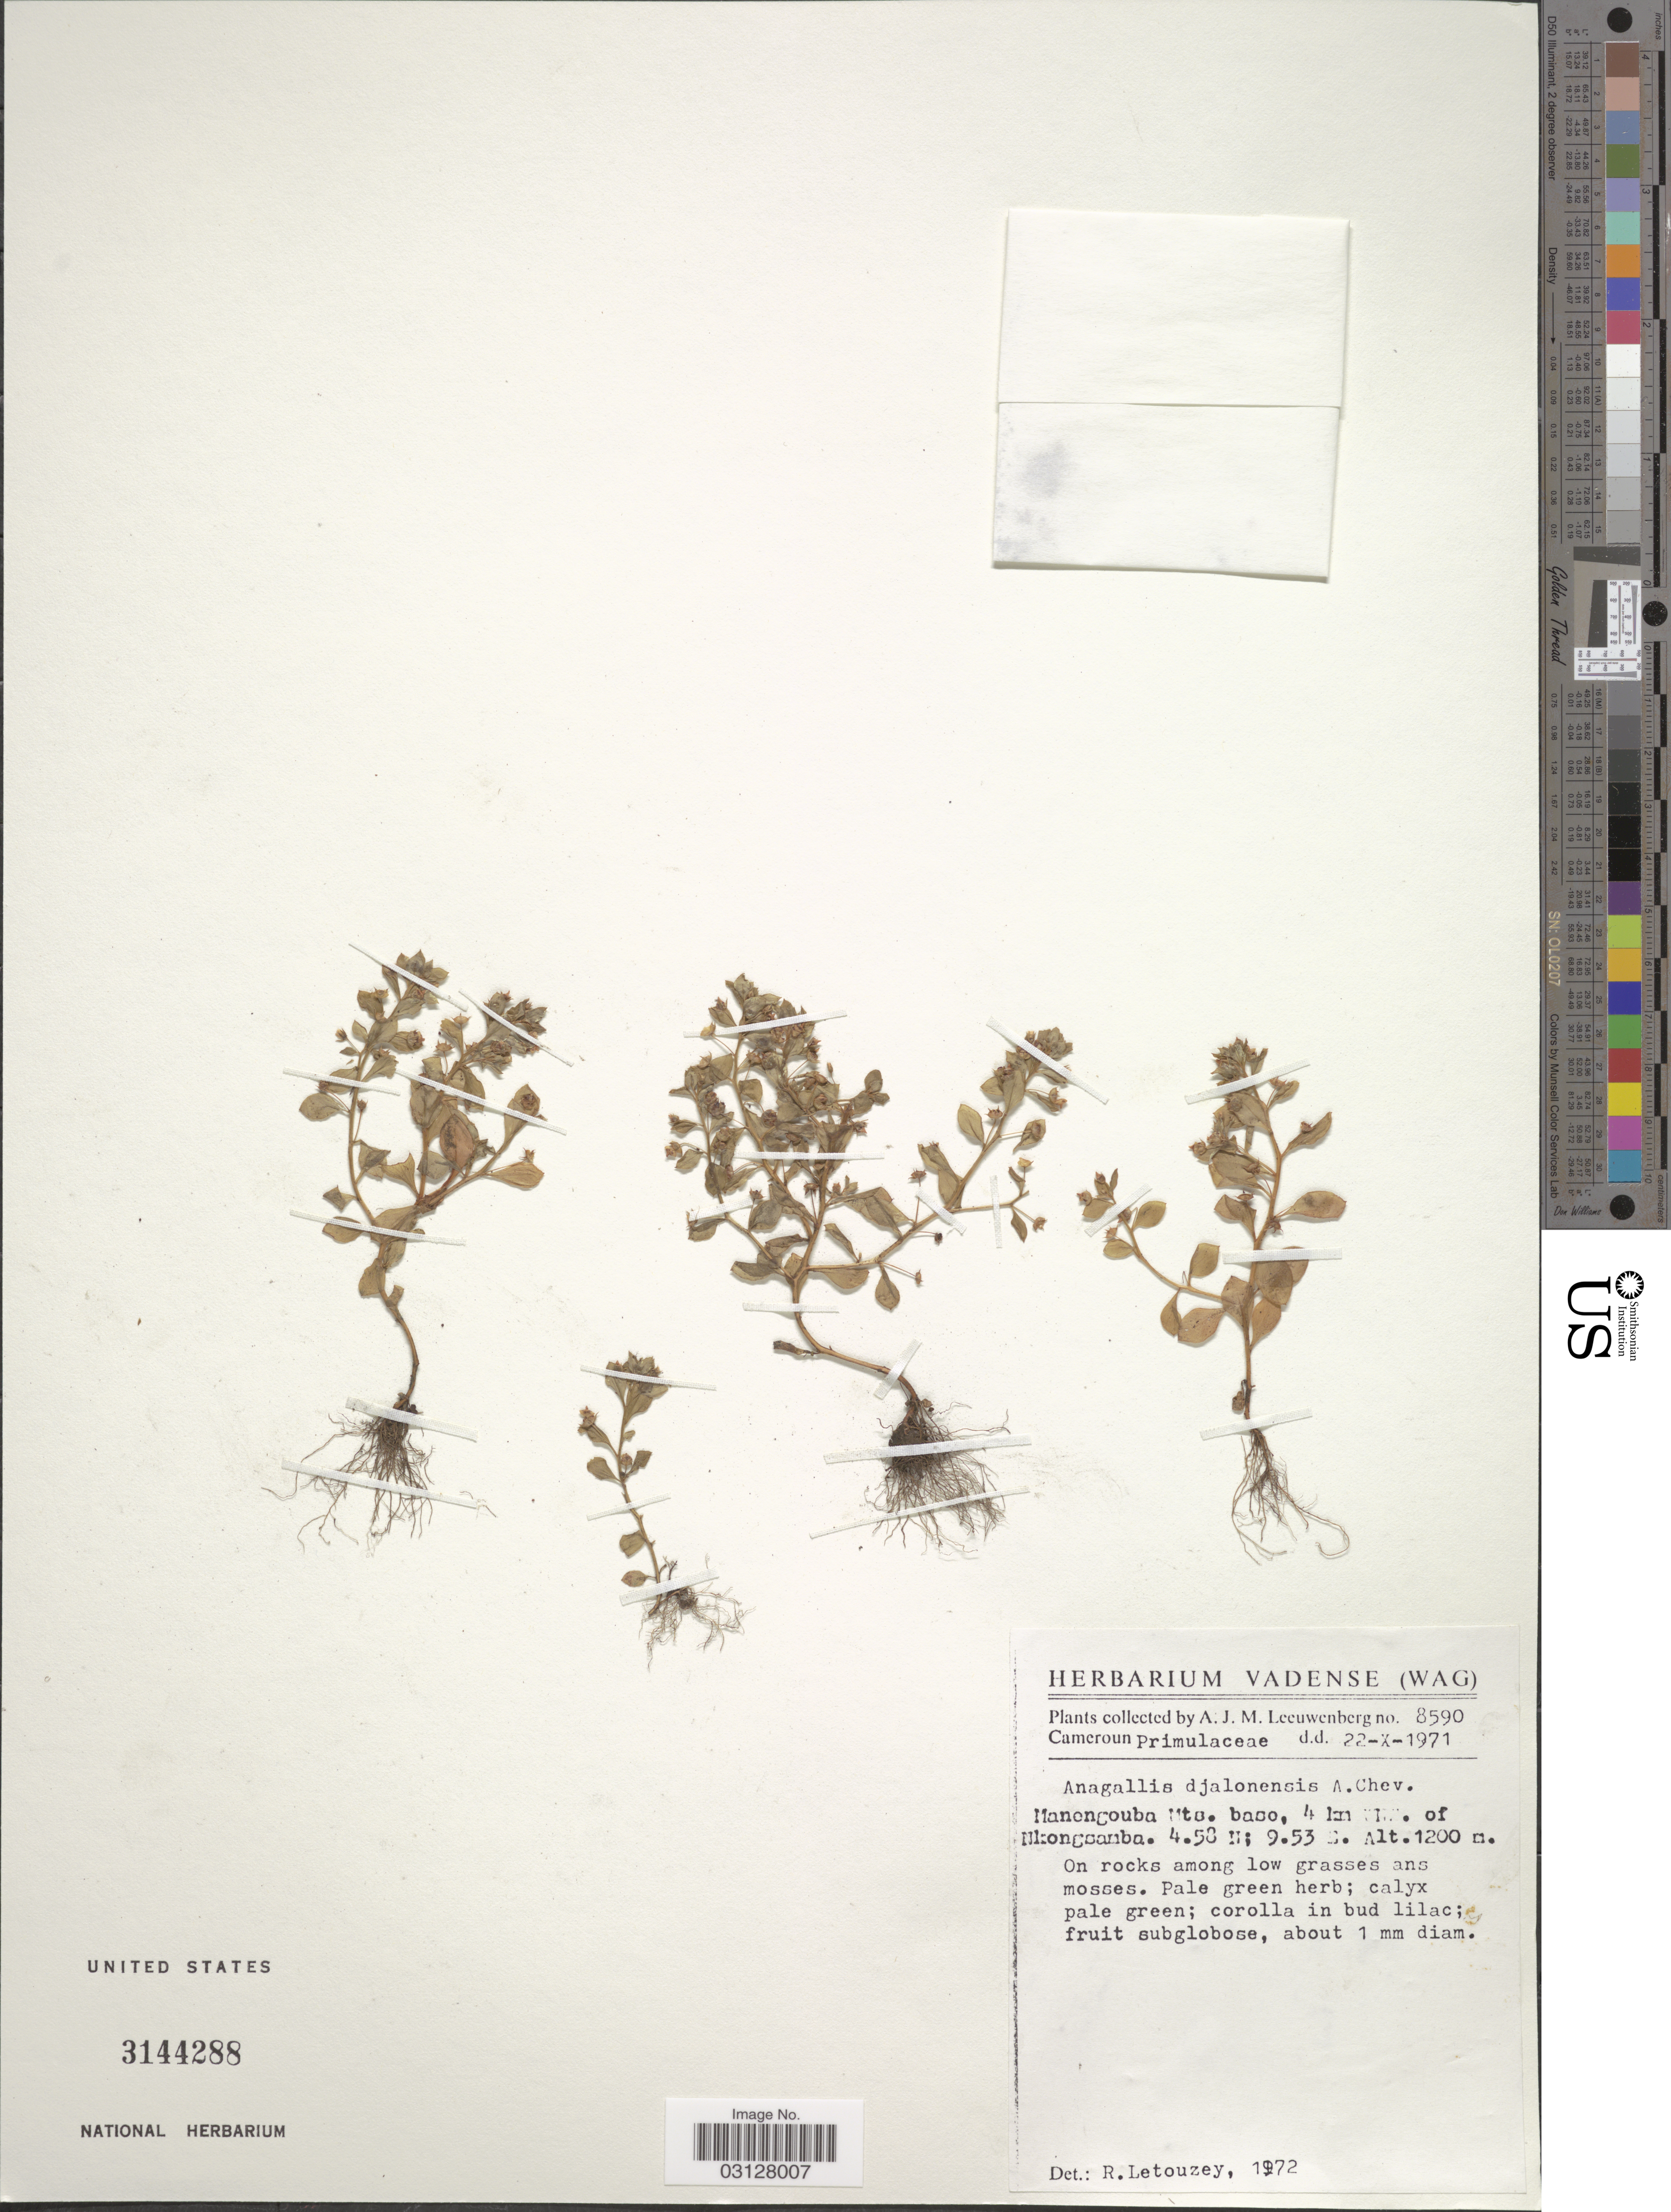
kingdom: Plantae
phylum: Tracheophyta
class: Magnoliopsida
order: Ericales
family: Primulaceae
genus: Anagallis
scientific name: Anagallis djalonis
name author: A. Chev.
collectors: A. J. M. Leeuwenberg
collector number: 8590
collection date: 1971-10-22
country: Cameroon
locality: Cameroun. Manengouba Mts. base, 4 km. WNW. of Nkongsamba.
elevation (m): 1200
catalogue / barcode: US 3144288